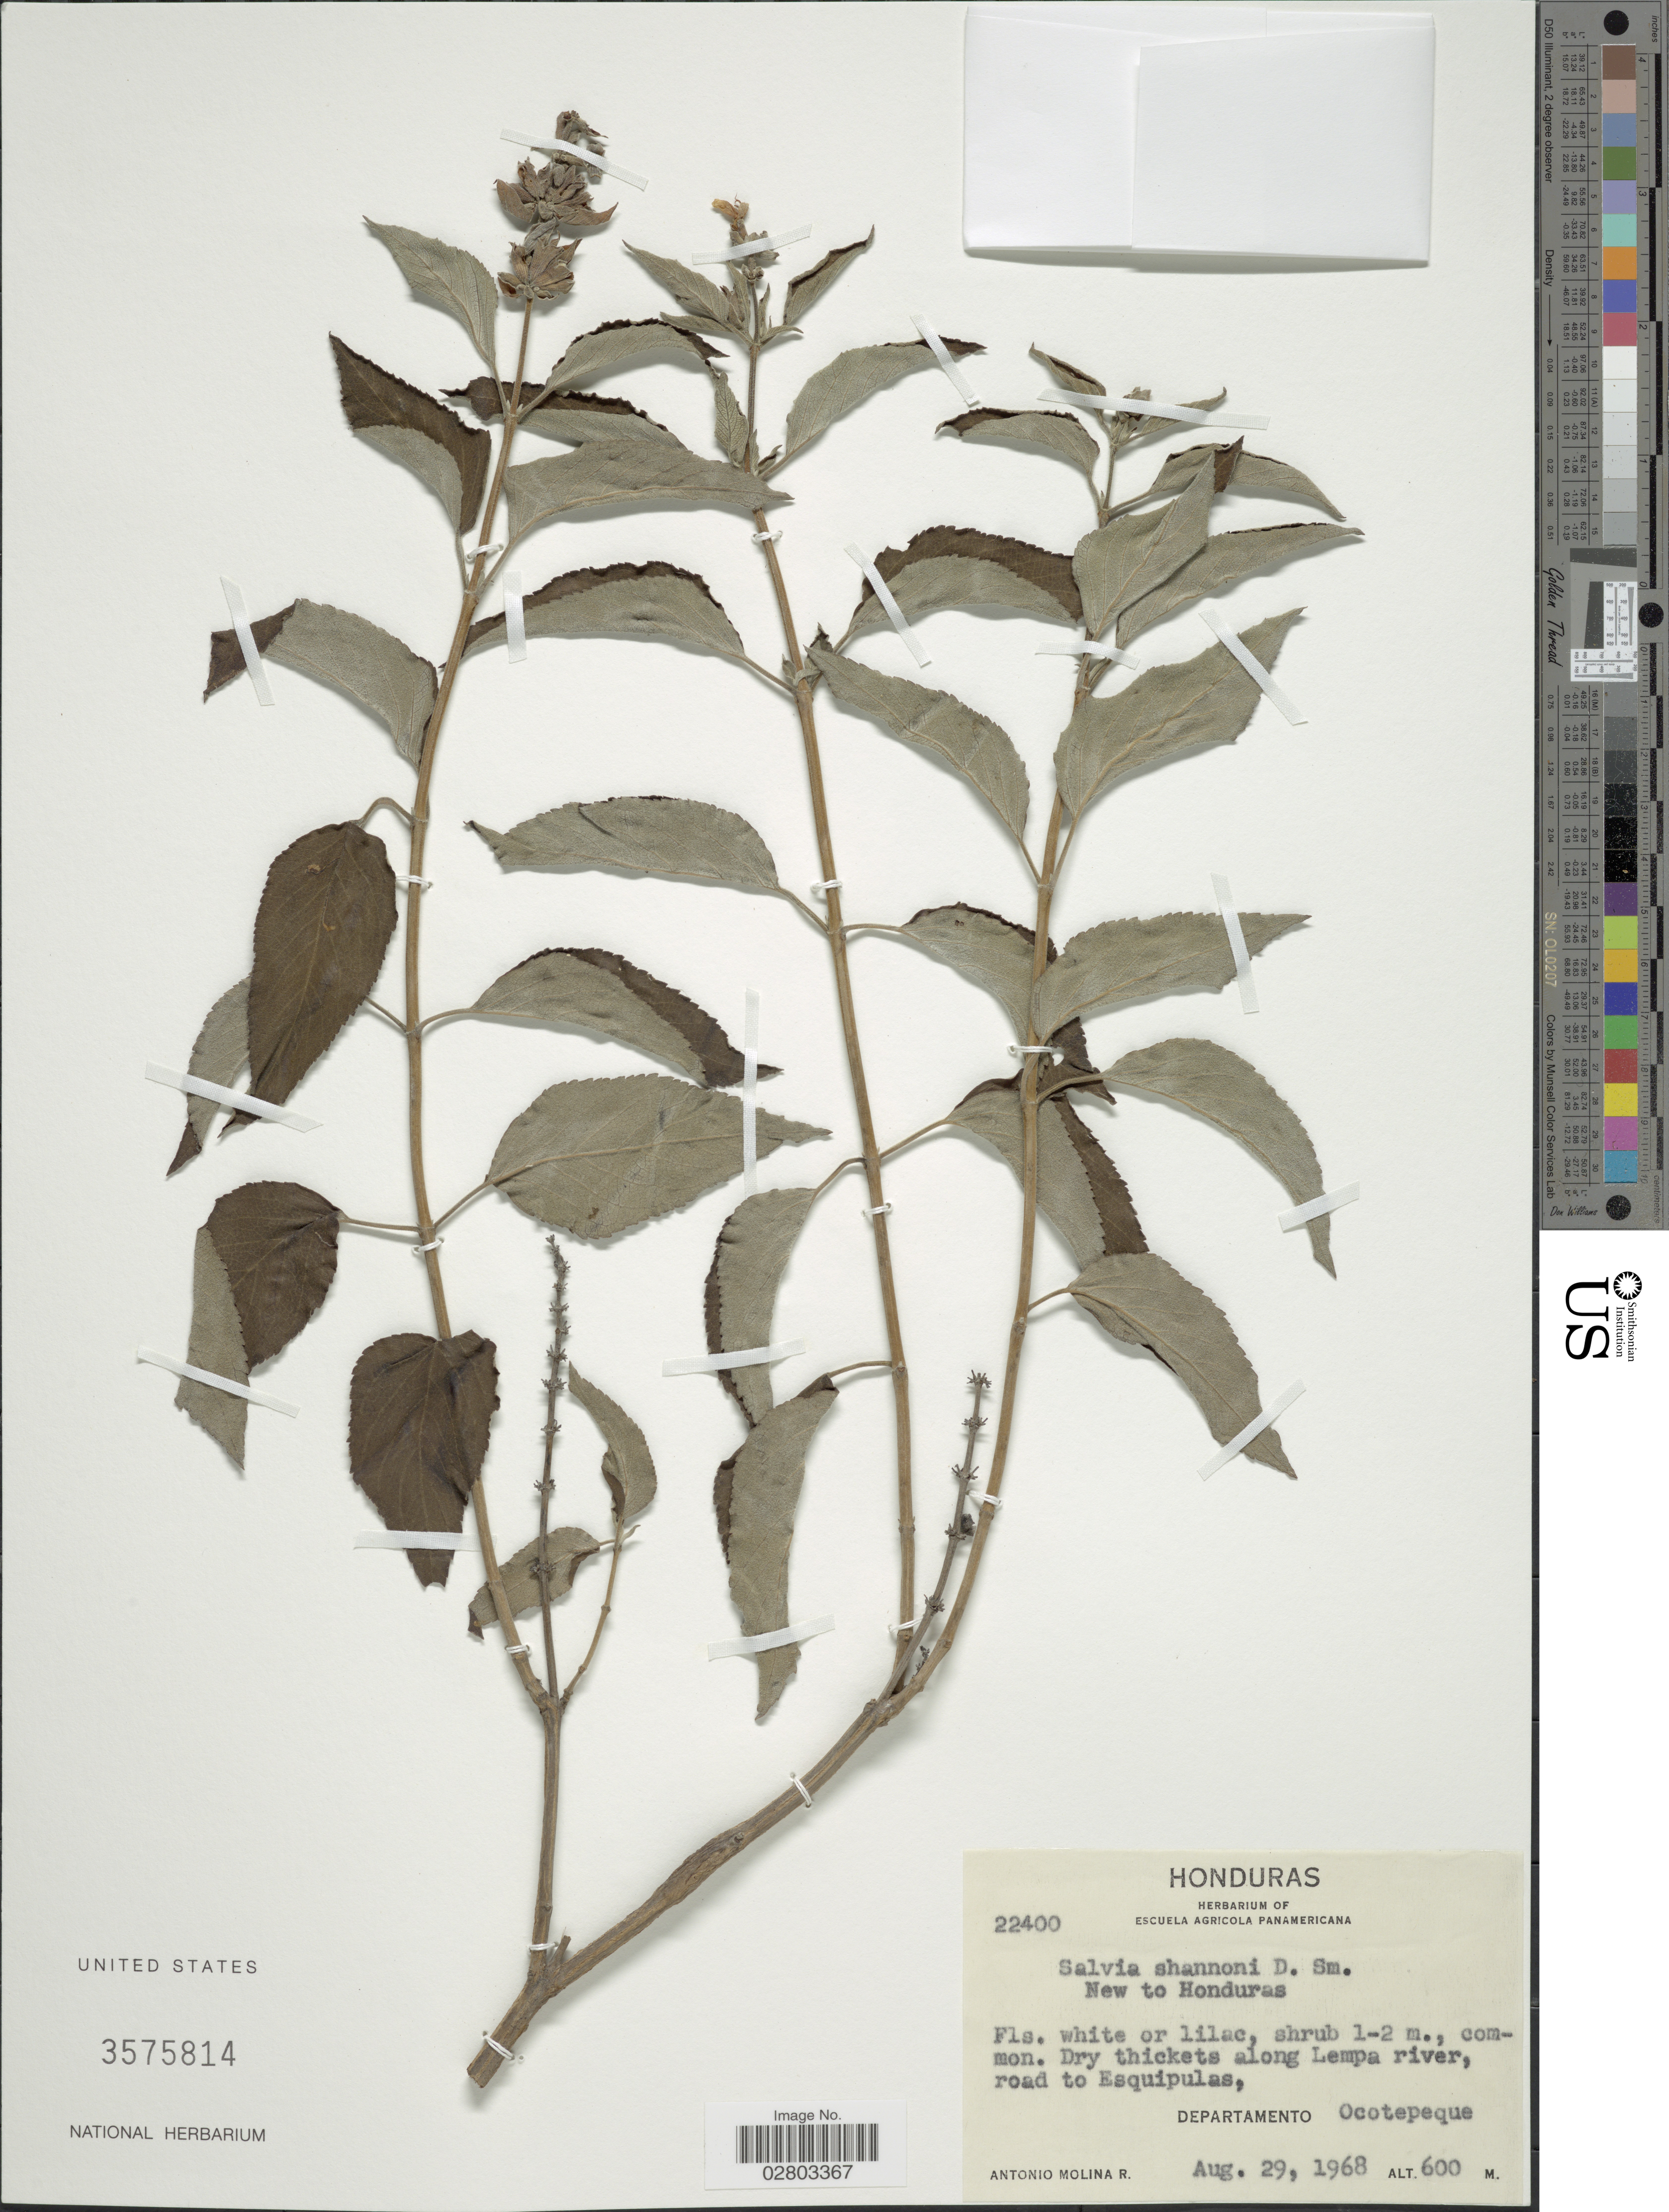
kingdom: Plantae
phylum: Tracheophyta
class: Magnoliopsida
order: Lamiales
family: Lamiaceae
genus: Salvia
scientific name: Salvia shannoni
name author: Donn. Sm.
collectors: A. Molina R.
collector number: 22400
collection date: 1968-08-29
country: Honduras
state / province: Ocotepeque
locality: Dry thickets along Lempa river, road to Esquipulas, Departamento Ocotepeque.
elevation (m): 600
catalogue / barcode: US 3575814